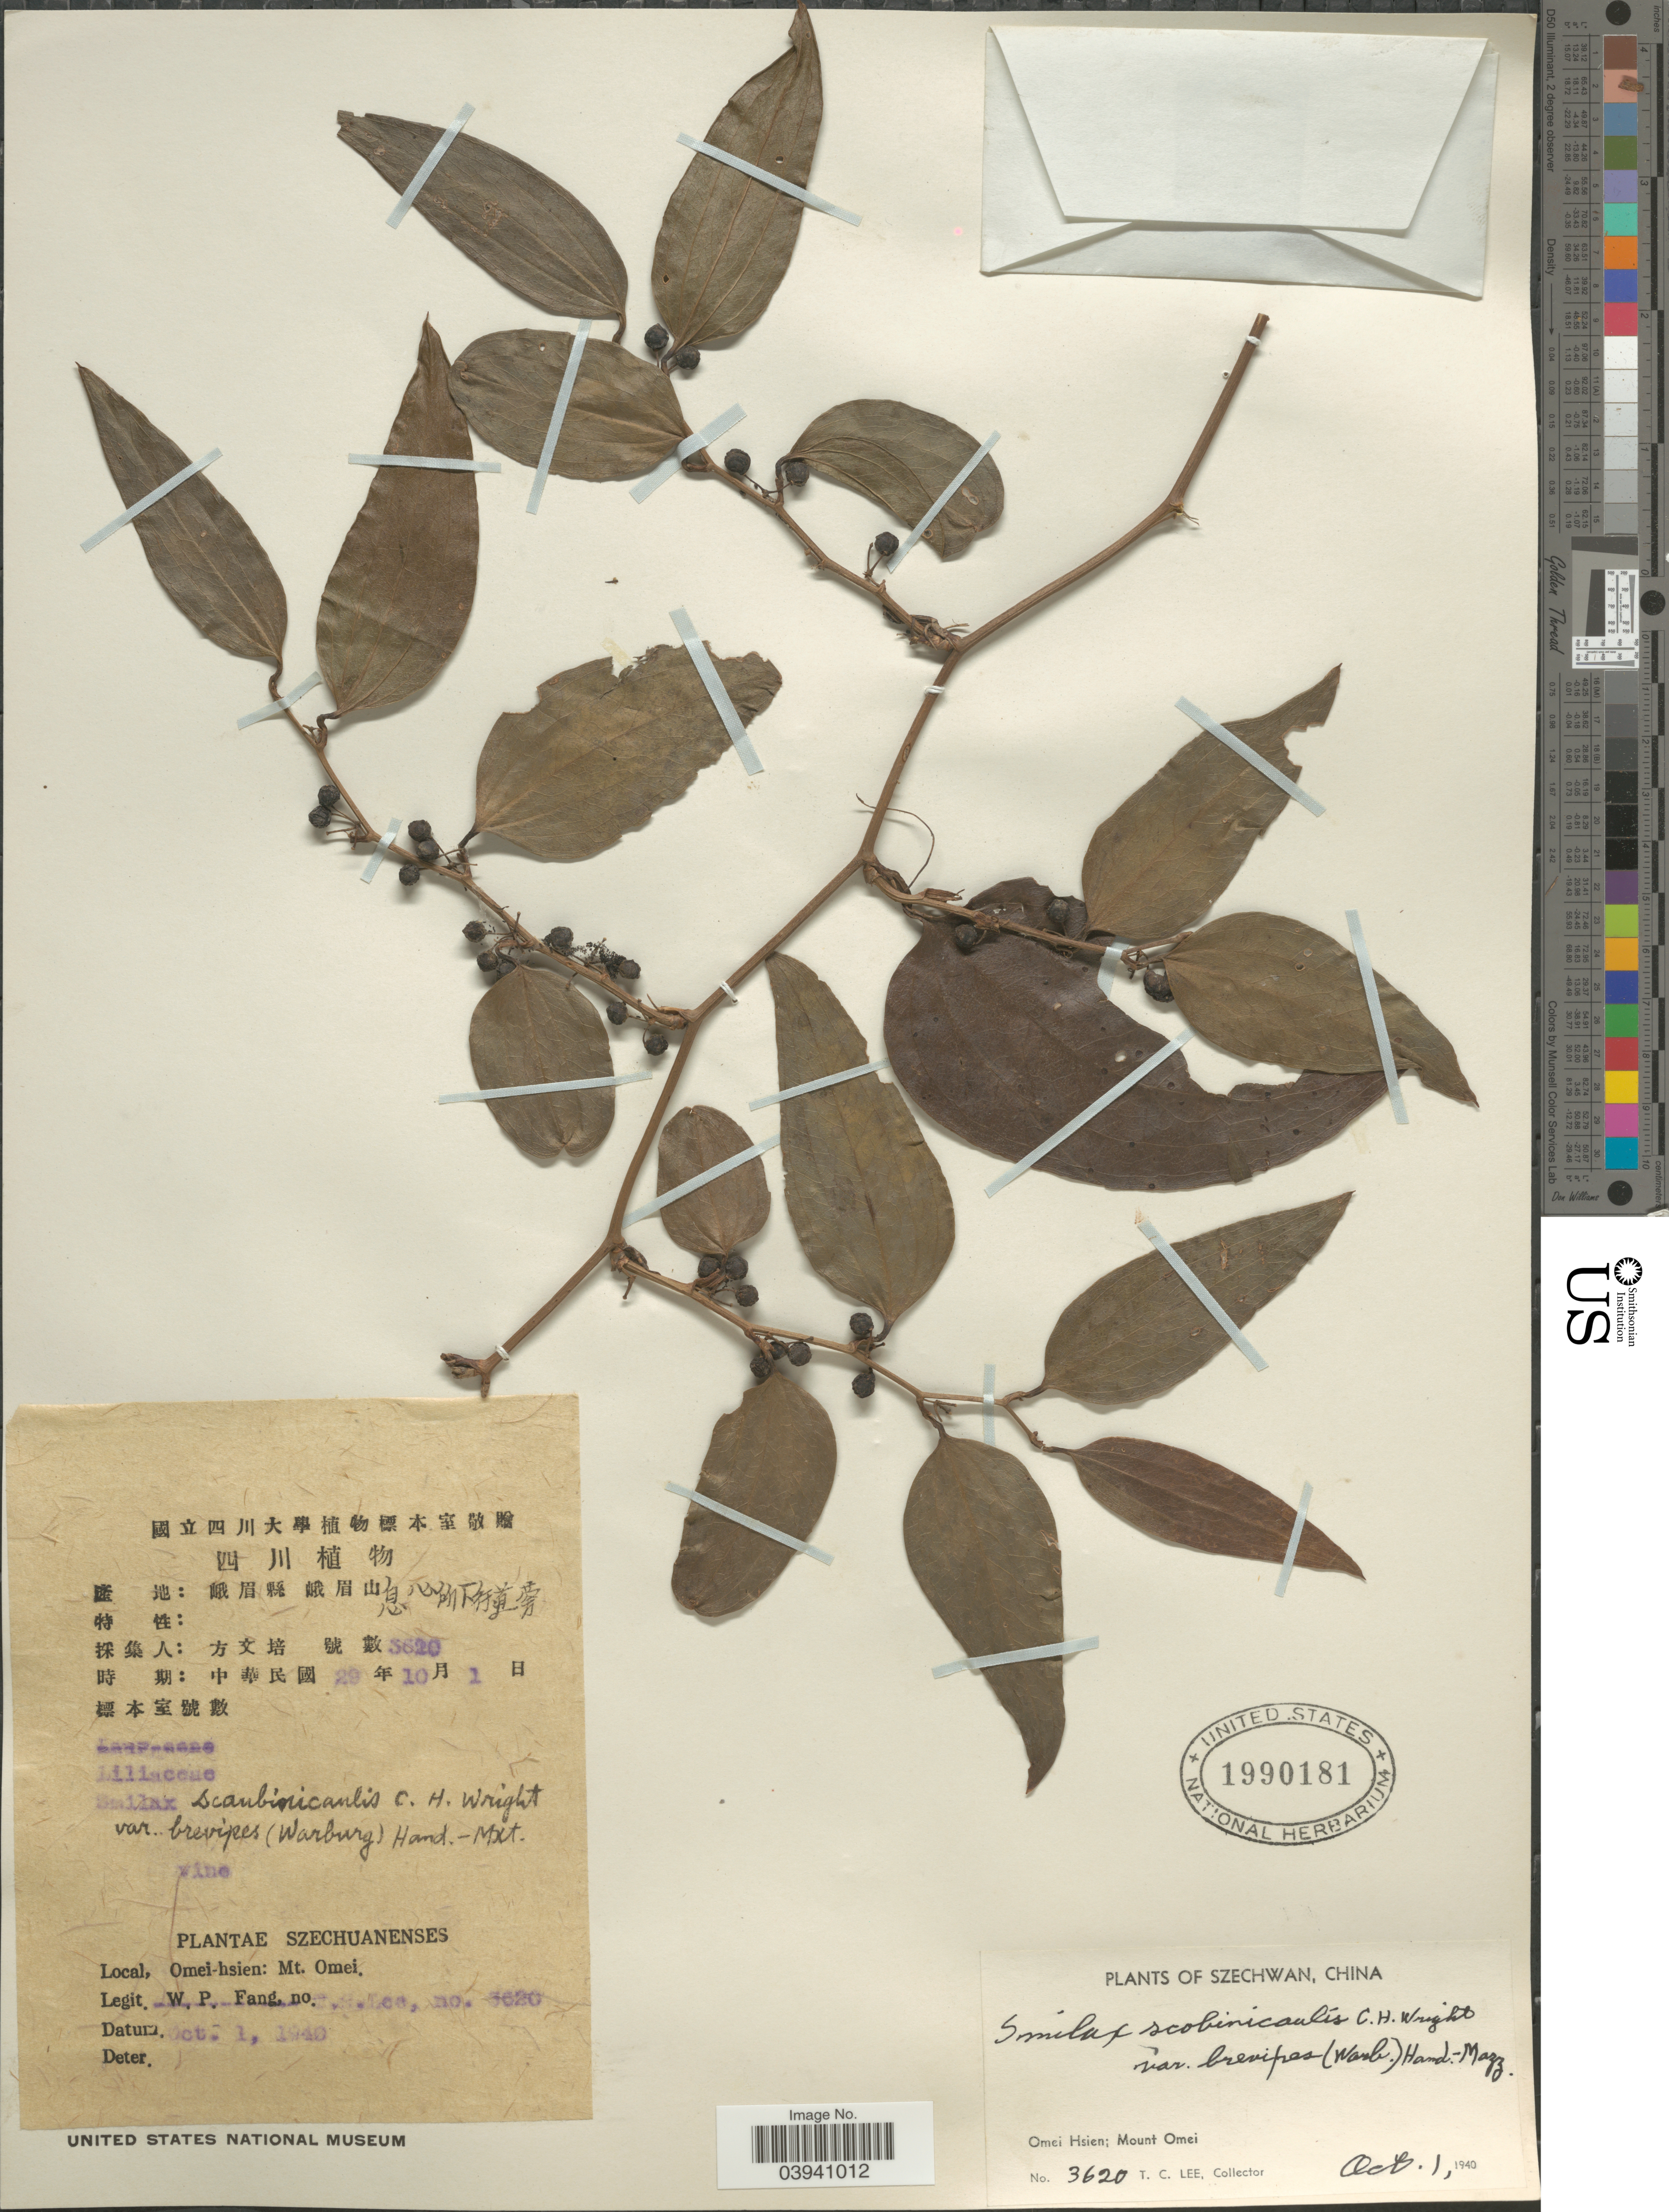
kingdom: Plantae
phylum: Tracheophyta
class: Liliopsida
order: Liliales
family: Smilacaceae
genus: Smilax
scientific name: Smilax scobinicaulis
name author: C.H. Wright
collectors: T. Lee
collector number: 3620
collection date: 1940-10-01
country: China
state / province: Sichuan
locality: Szechwan. Omei Hsien; Mount Omei.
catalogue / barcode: US 1990181